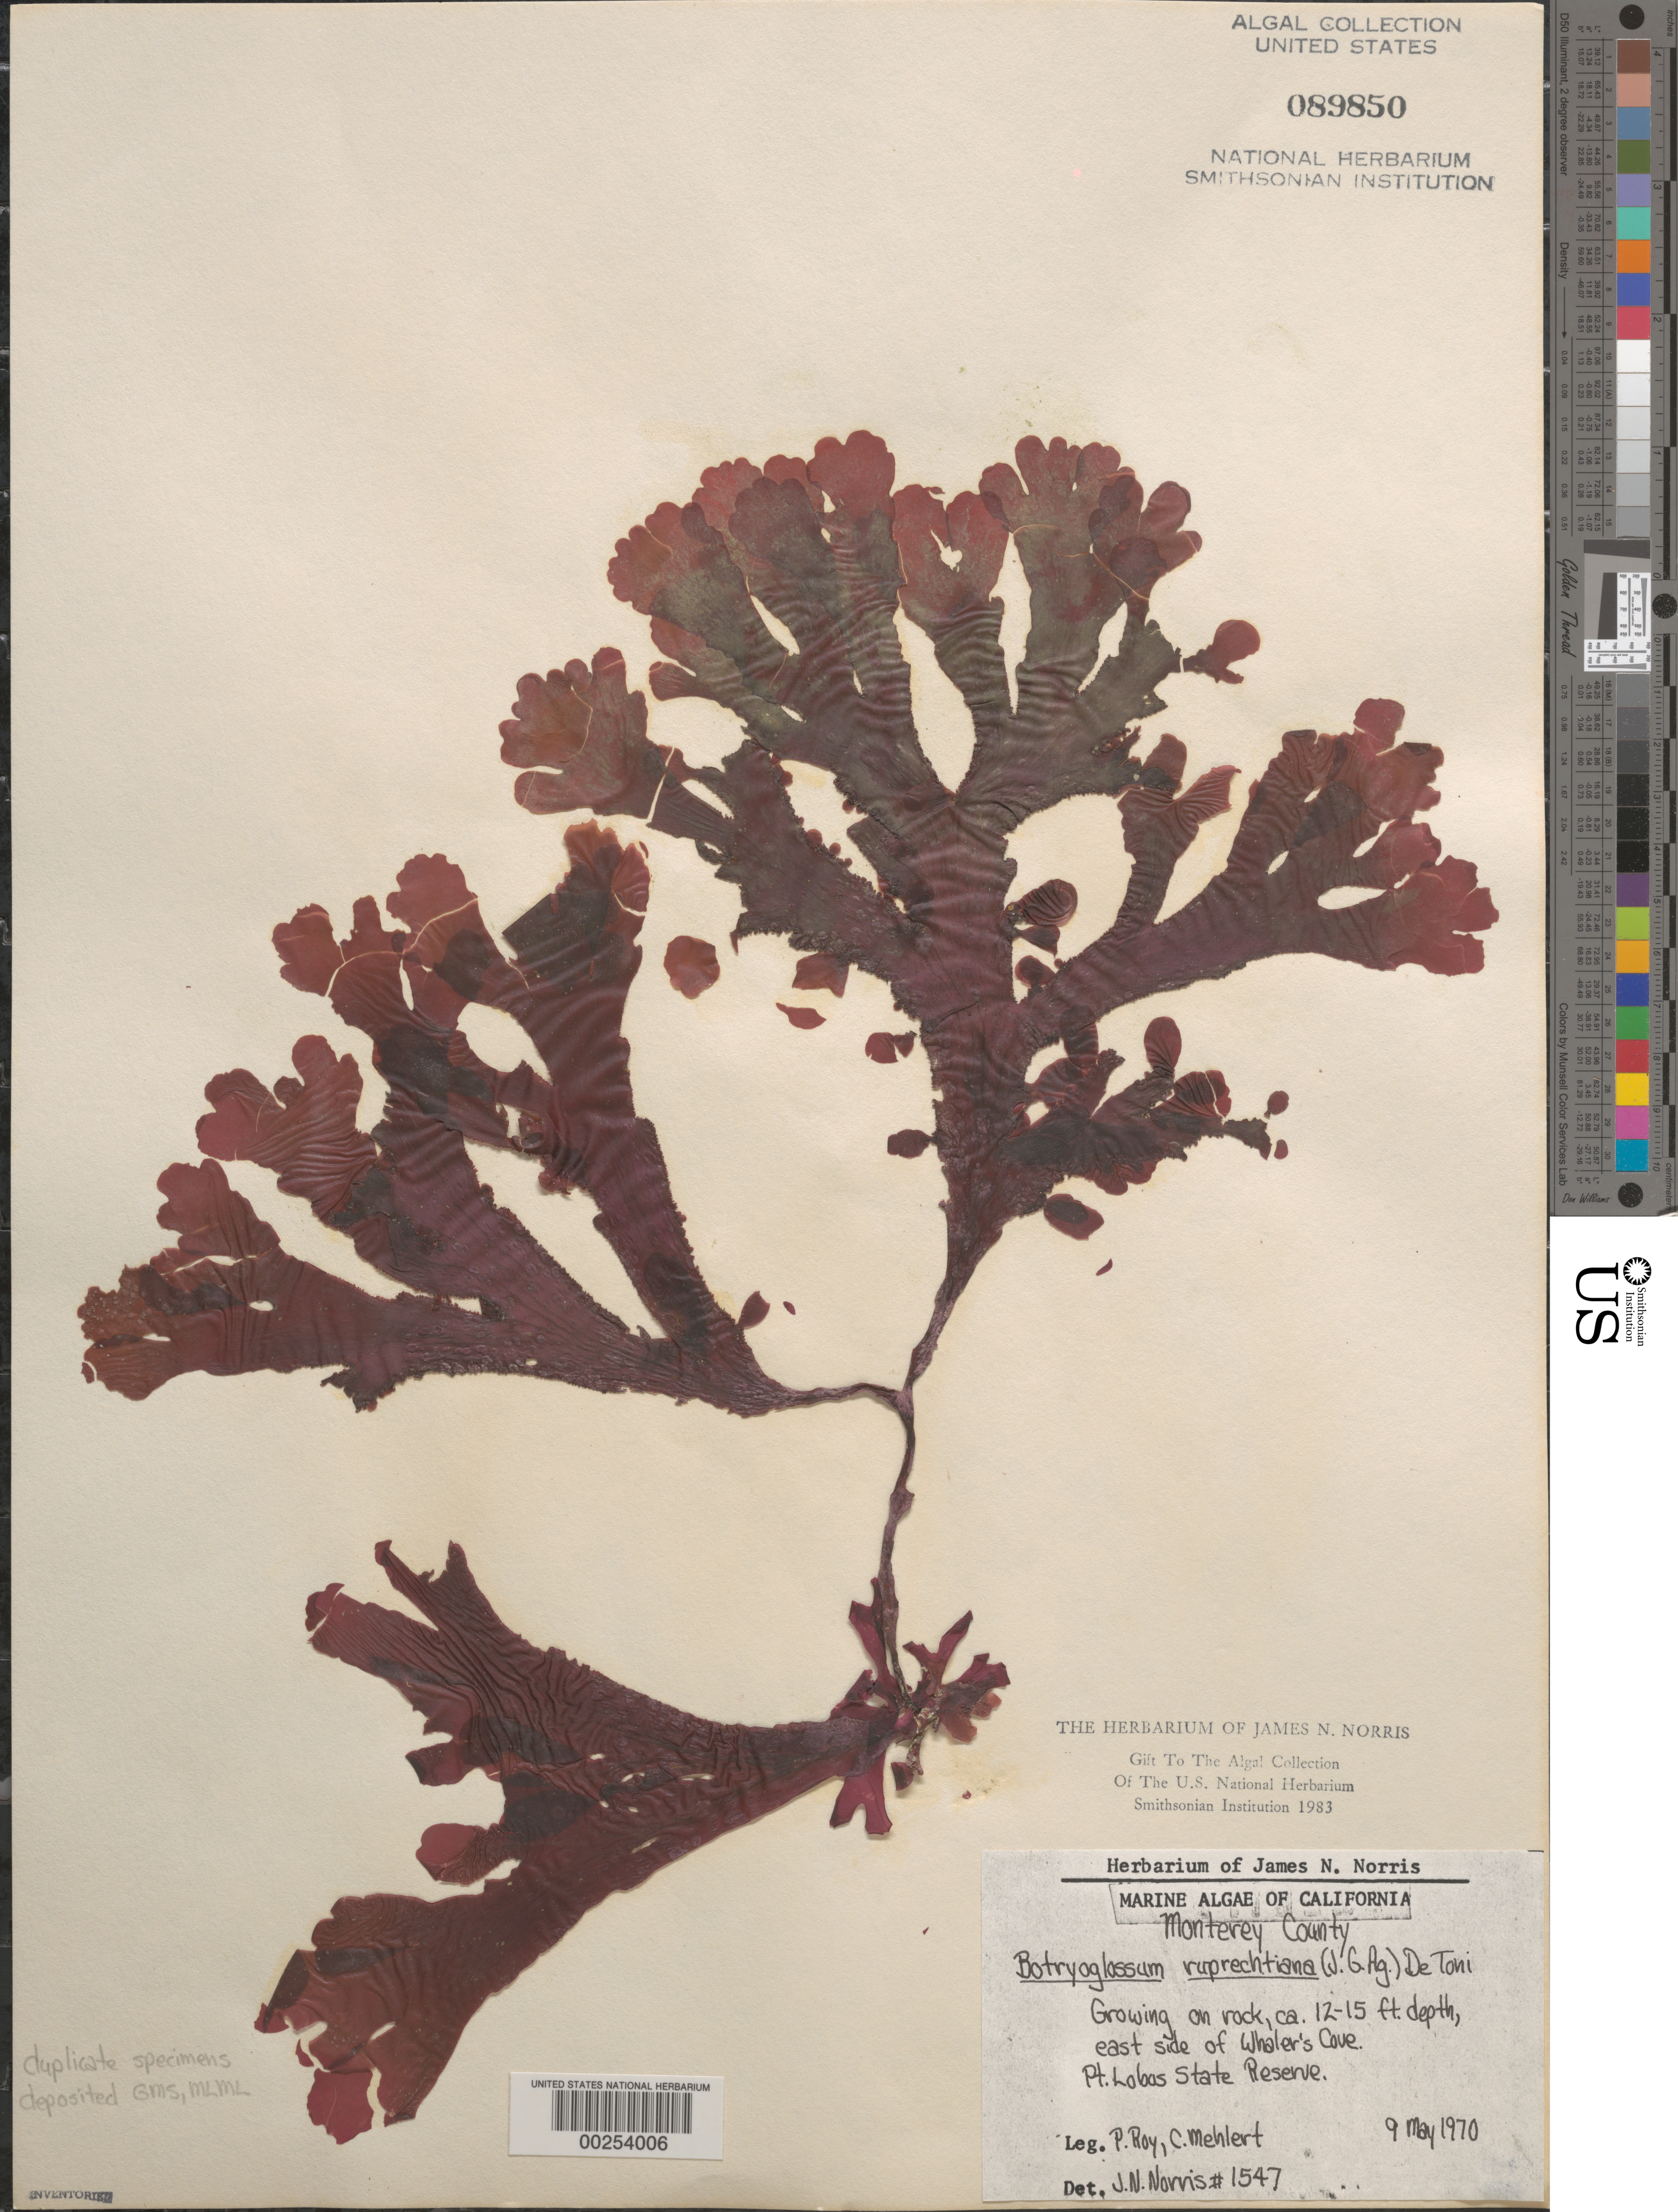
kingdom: Plantae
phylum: Rhodophyta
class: Florideophyceae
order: Ceramiales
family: Delesseriaceae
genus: Cryptopleura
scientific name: Cryptopleura ruprechtiana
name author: (J. Agardh) Kylin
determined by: Algae name updating Project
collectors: P. Roy & C. Mehlert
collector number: JN-1547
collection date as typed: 09 May 1970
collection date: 1970-05-09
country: United States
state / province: California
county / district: Monterey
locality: Whaler's Cove, Point Lobos State Reserve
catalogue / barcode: US 89850